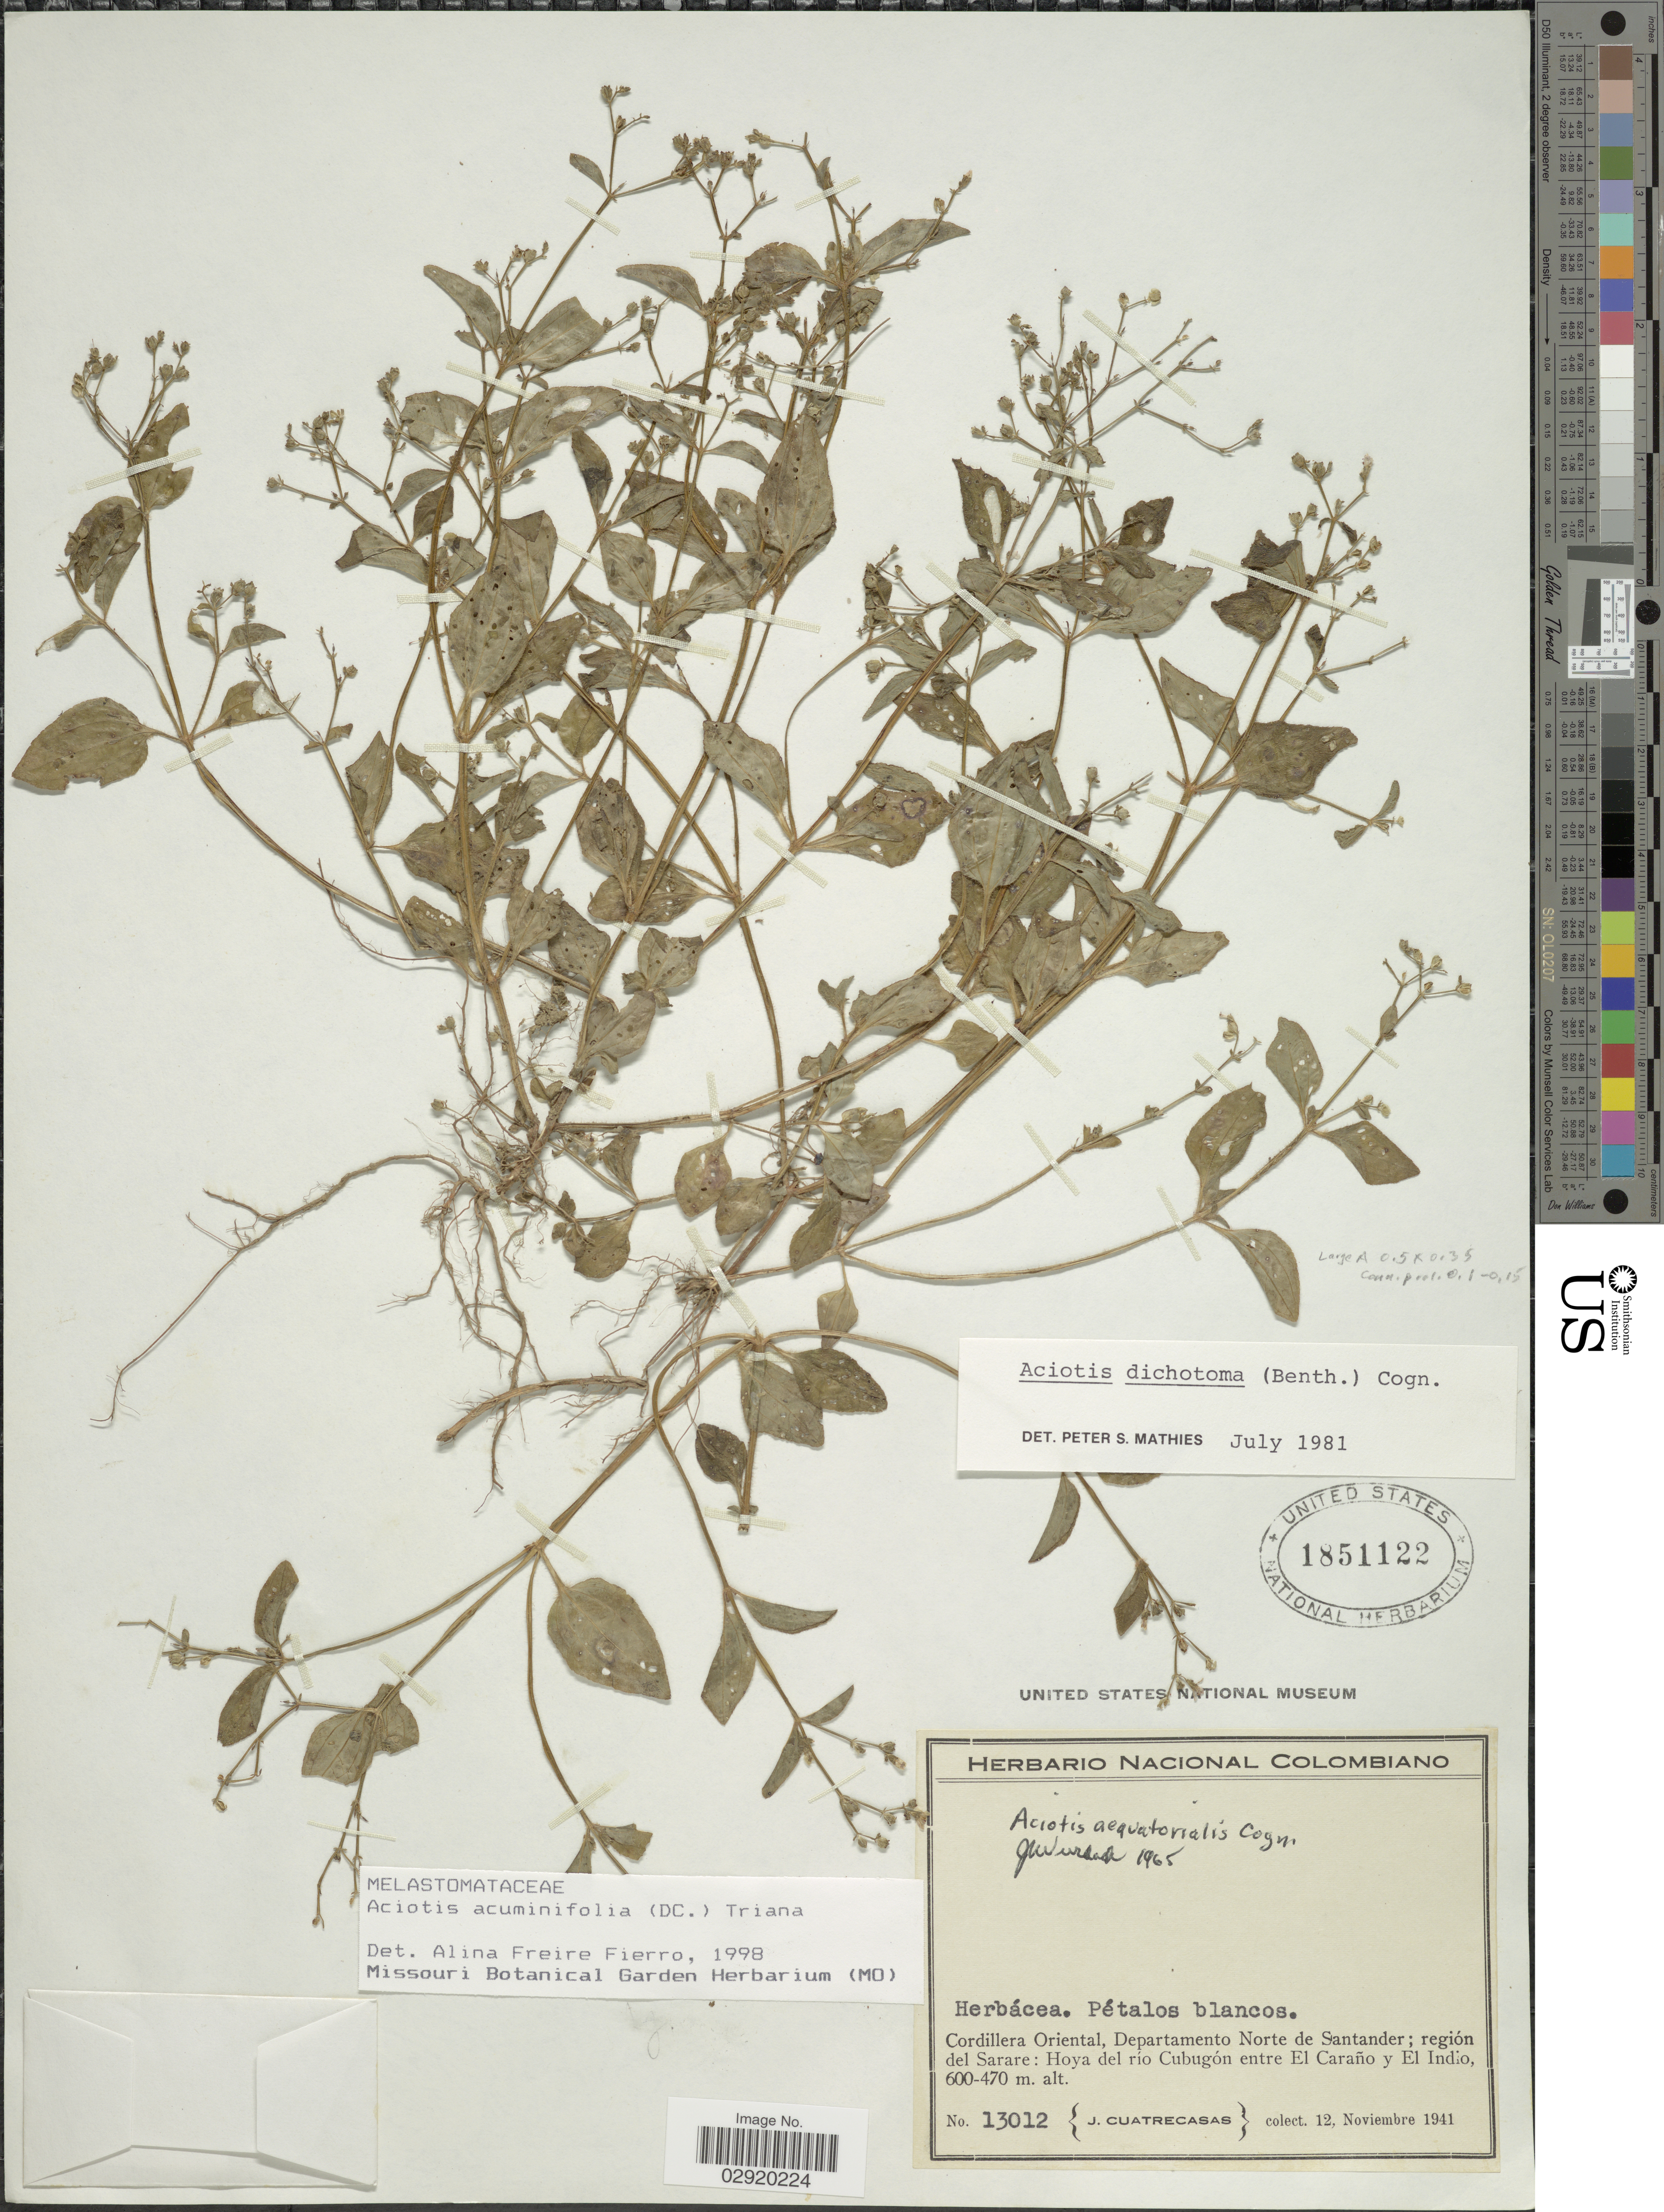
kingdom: Plantae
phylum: Tracheophyta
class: Magnoliopsida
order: Myrtales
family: Melastomataceae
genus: Aciotis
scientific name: Aciotis acuminifolia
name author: (Mart. ex DC.) Triana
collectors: J. Cuatrecasas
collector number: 13012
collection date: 1941-11-12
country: Colombia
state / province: Norte de Santander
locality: Cordillera Oriental, Departamento Norte de Santander; región del Sarare: Hoya del río Cubugón entre El Caraño y el Indio.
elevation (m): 470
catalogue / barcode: US 1851122